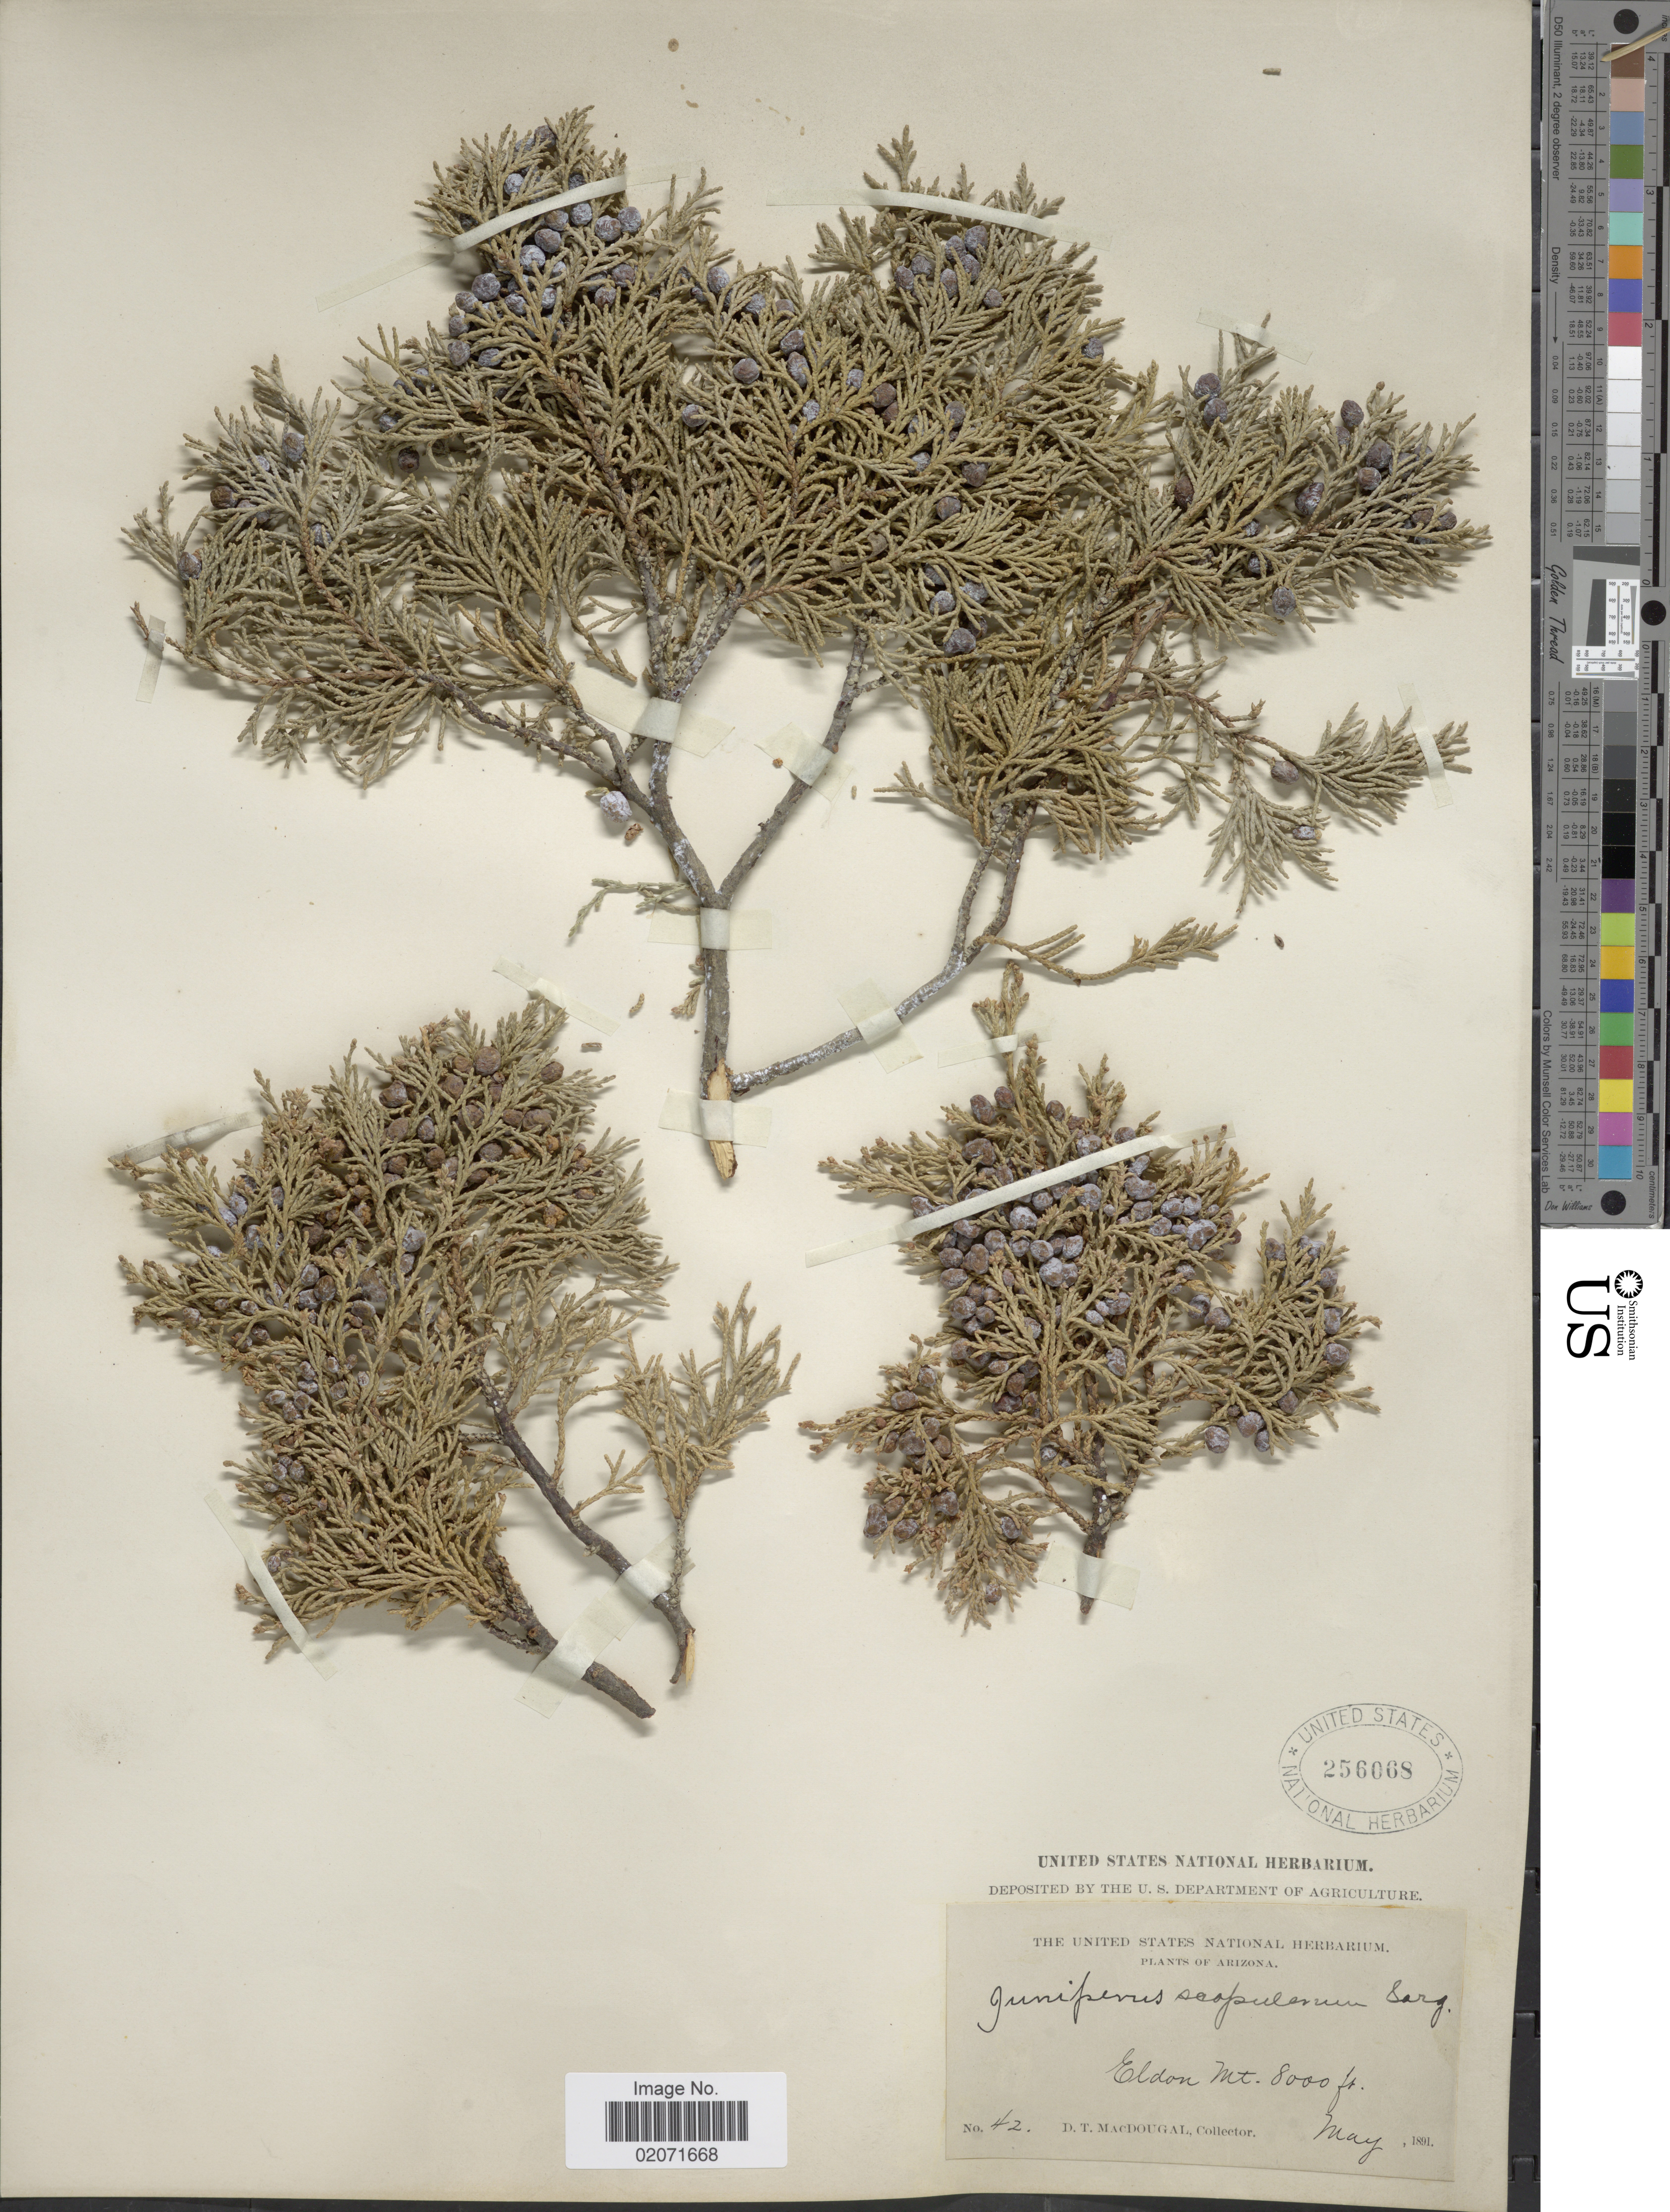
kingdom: Plantae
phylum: Tracheophyta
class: Pinopsida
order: Pinales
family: Cupressaceae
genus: Juniperus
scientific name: Juniperus scopulorum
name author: Sarg.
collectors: D. T. MacDougal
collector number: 42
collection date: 1891-05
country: United States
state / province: Arizona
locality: Eldon Mt.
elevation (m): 2438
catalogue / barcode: US 256068